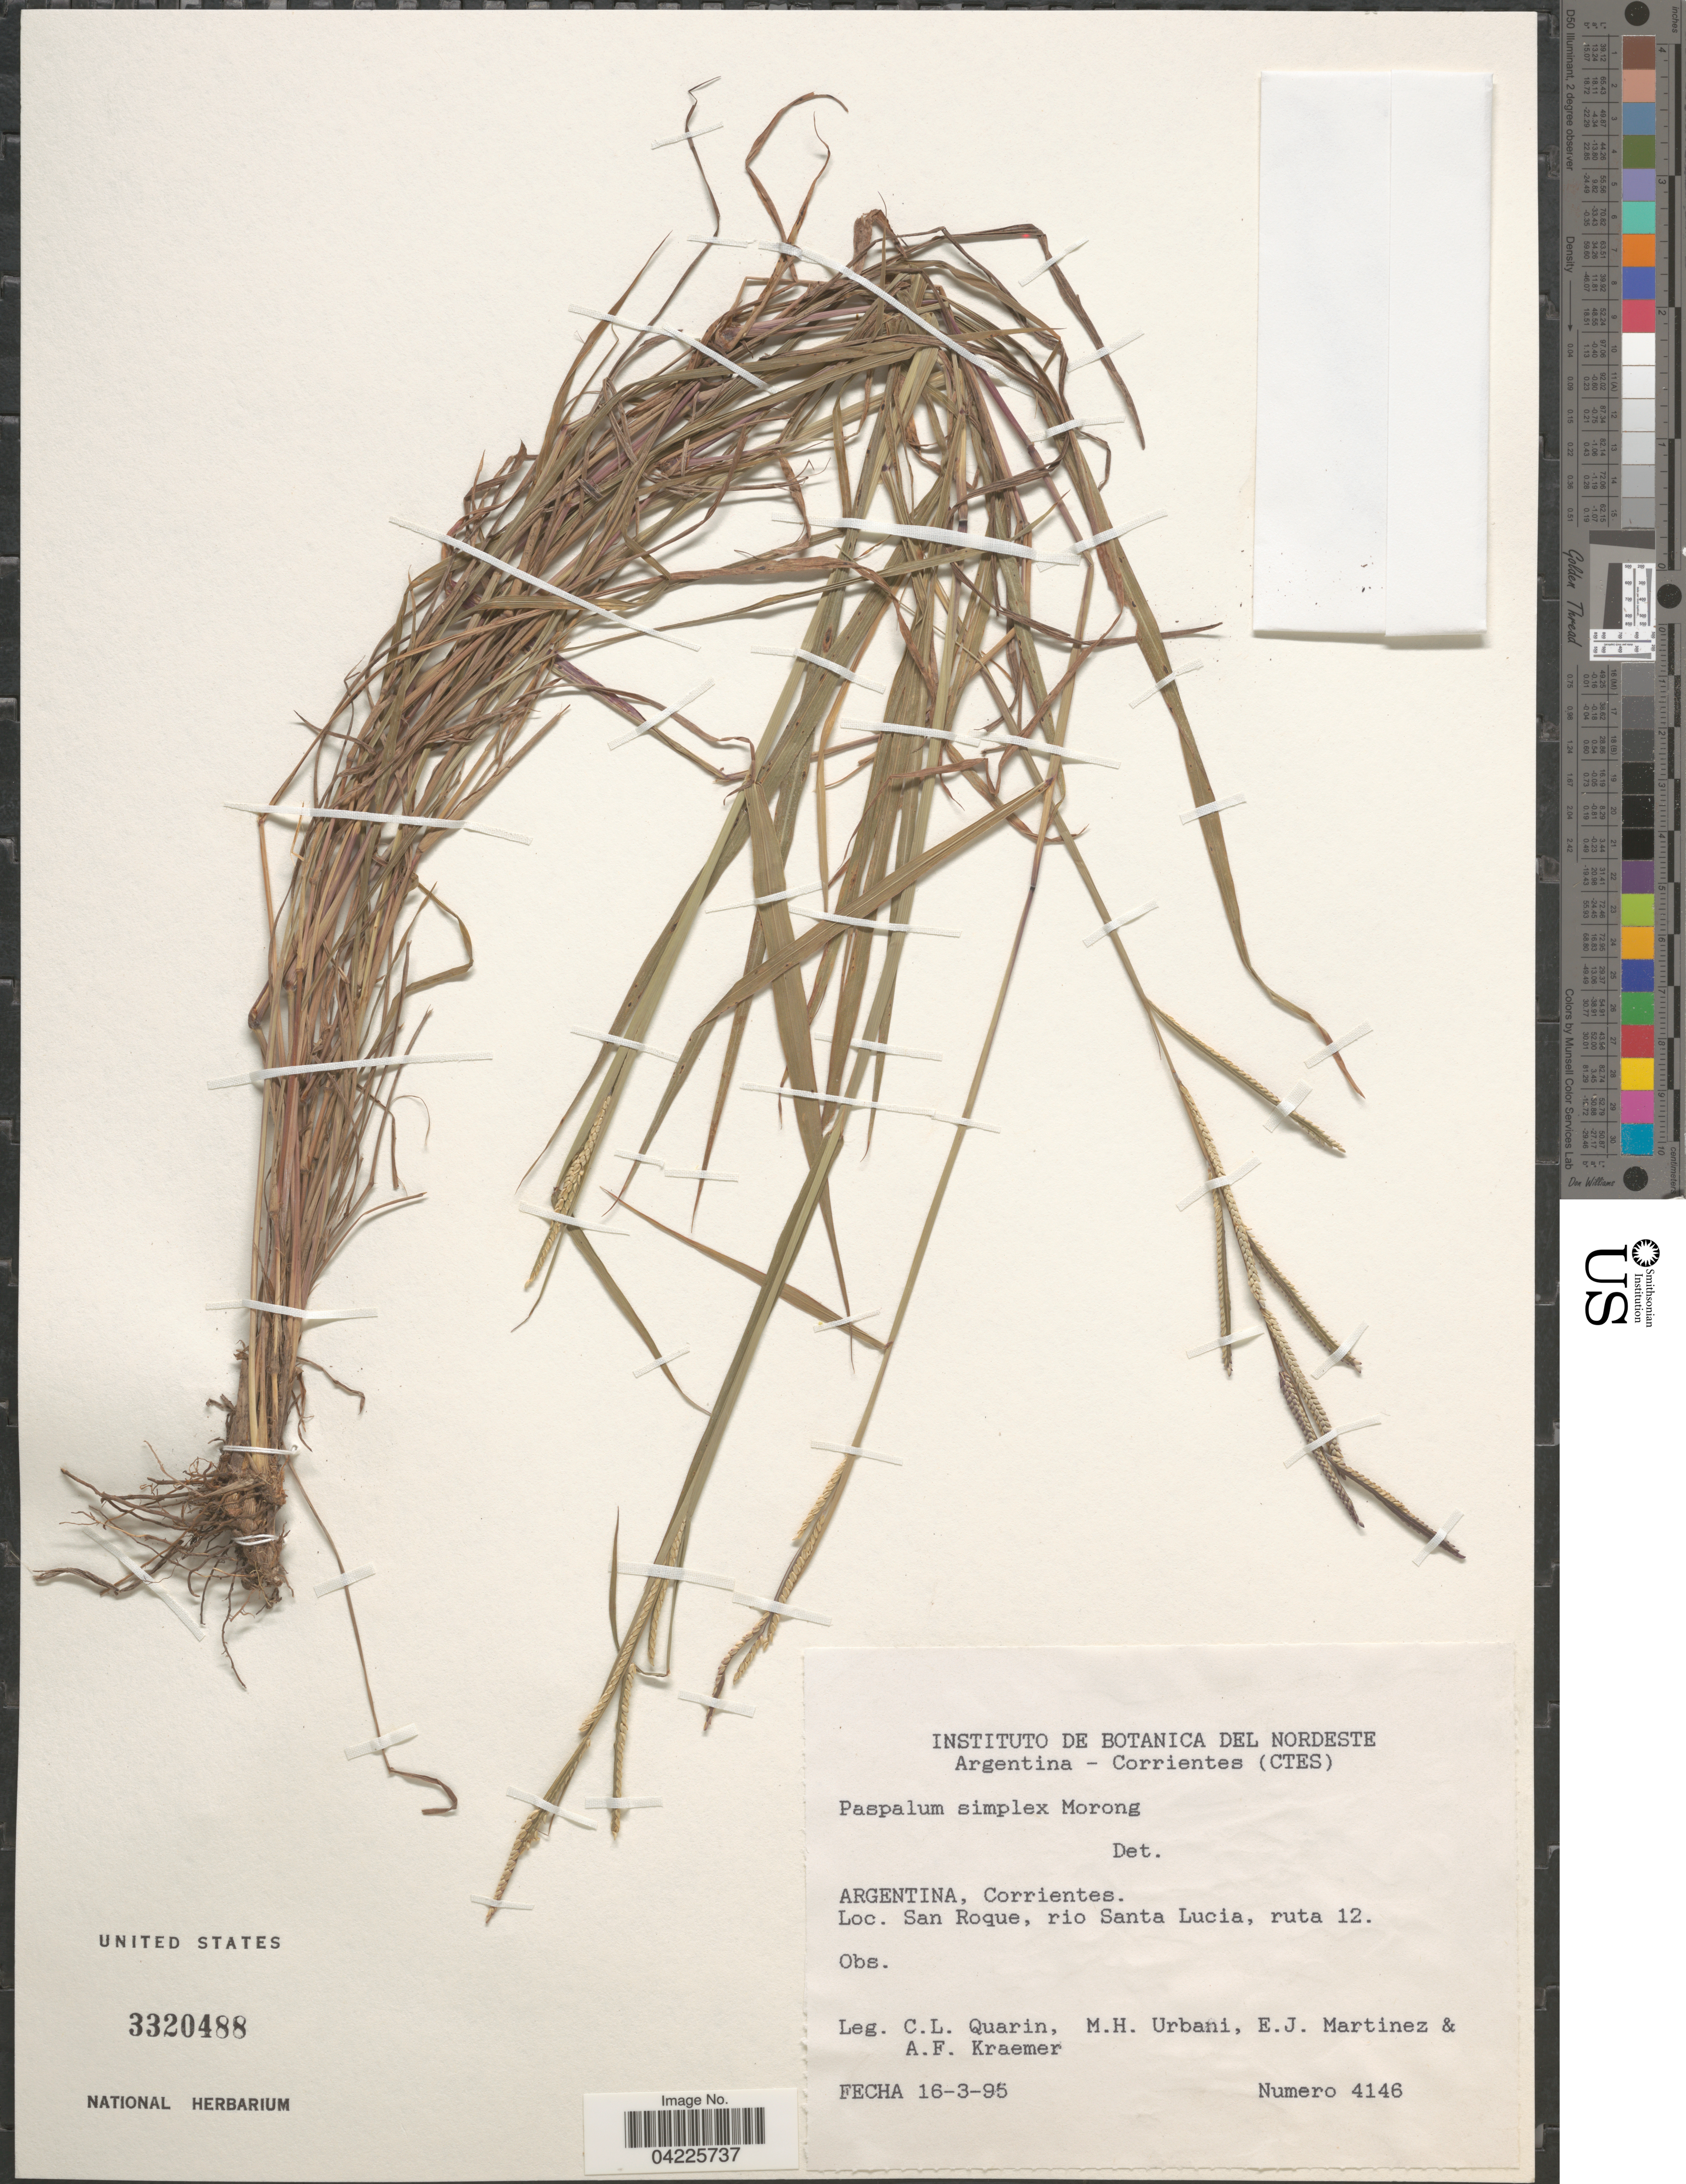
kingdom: Plantae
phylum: Tracheophyta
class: Liliopsida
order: Poales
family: Poaceae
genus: Paspalum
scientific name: Paspalum simplex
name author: Morong in Morong & Britton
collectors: C. Quarin, M. Urbani, E. Martínez & A. Kraemer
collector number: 4146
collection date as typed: Transcribed d/m/y: 16/3/95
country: Argentina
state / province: Corrientes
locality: San Roque, rio Santa Luciam ruta 12.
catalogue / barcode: US 3320488